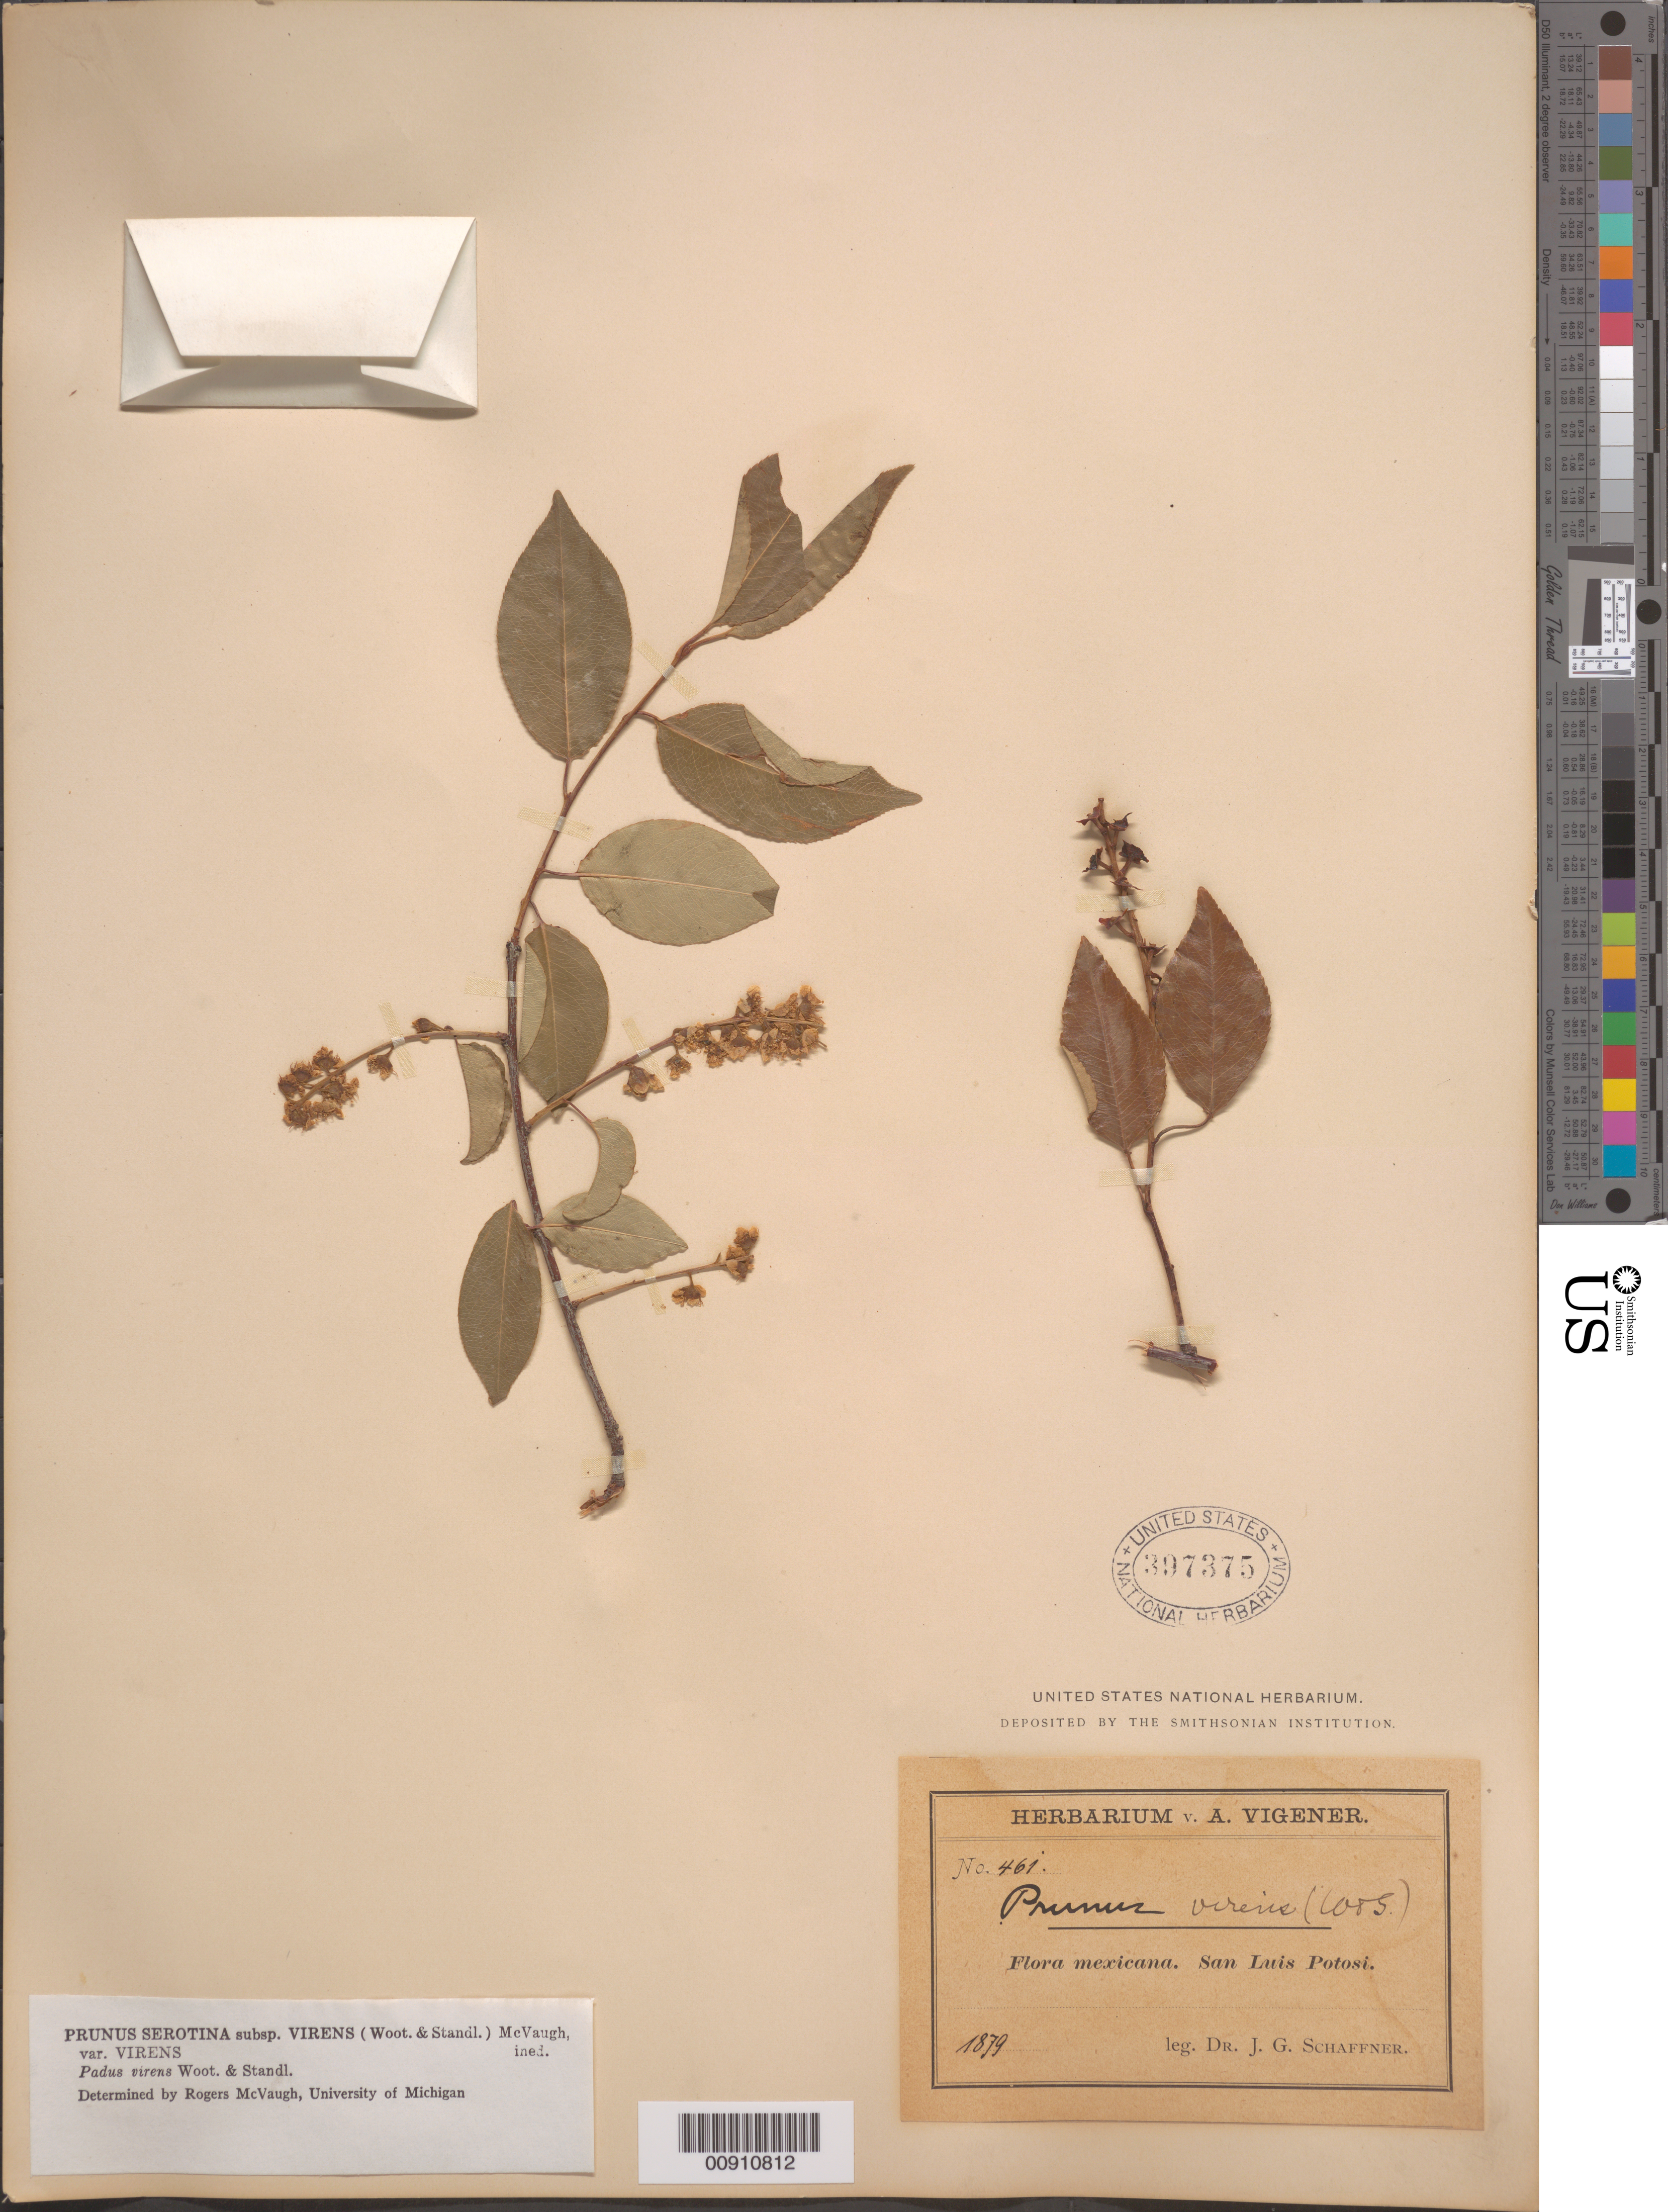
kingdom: Plantae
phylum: Tracheophyta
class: Magnoliopsida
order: Rosales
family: Rosaceae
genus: Prunus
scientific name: Prunus serotina var. rufula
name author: (Wooton & Standl.) McVaugh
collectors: J. G. Schaffner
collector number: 461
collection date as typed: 1879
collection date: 1879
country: Mexico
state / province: San Luis Potosí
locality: San Luis Potosí.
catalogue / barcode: US 397375